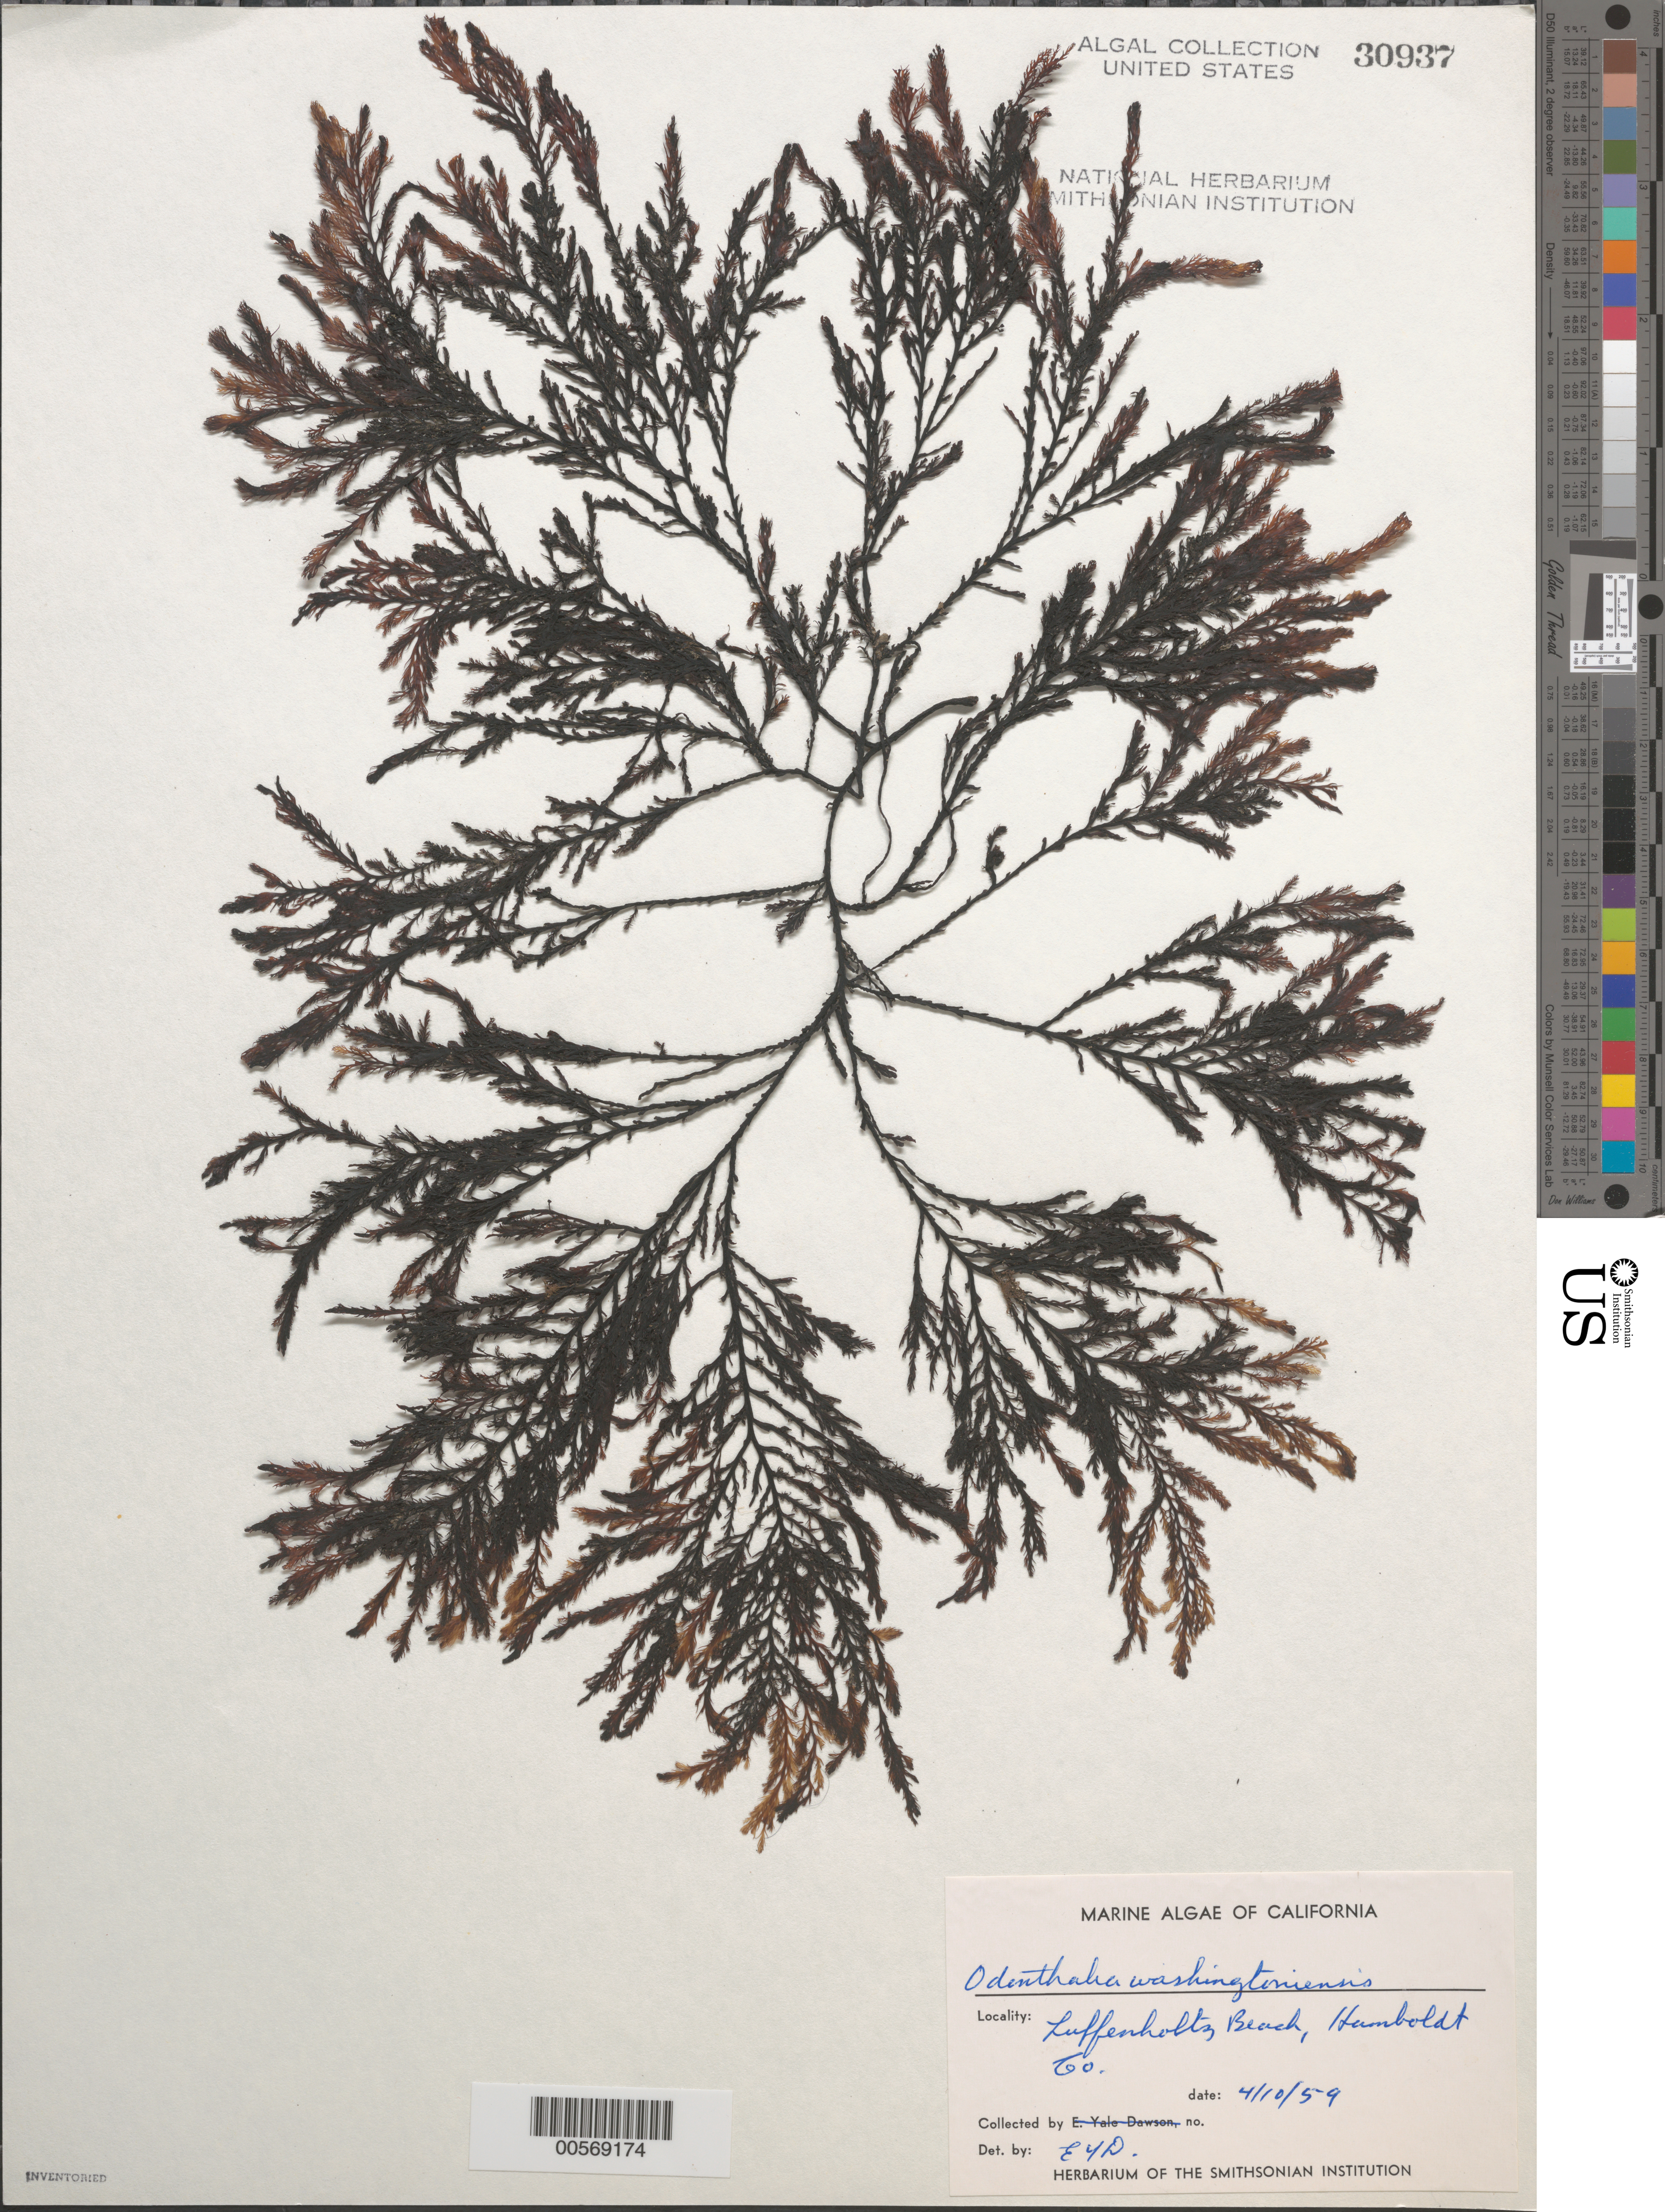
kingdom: Plantae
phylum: Rhodophyta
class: Florideophyceae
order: Ceramiales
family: Rhodomelaceae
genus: Odonthalia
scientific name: Odonthalia washingtoniensis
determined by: Dawson, E. Y.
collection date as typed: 10 Apr 1959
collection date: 1959-04-10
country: United States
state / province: California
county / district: Humboldt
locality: Luffenholtz Beach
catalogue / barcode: US 30937